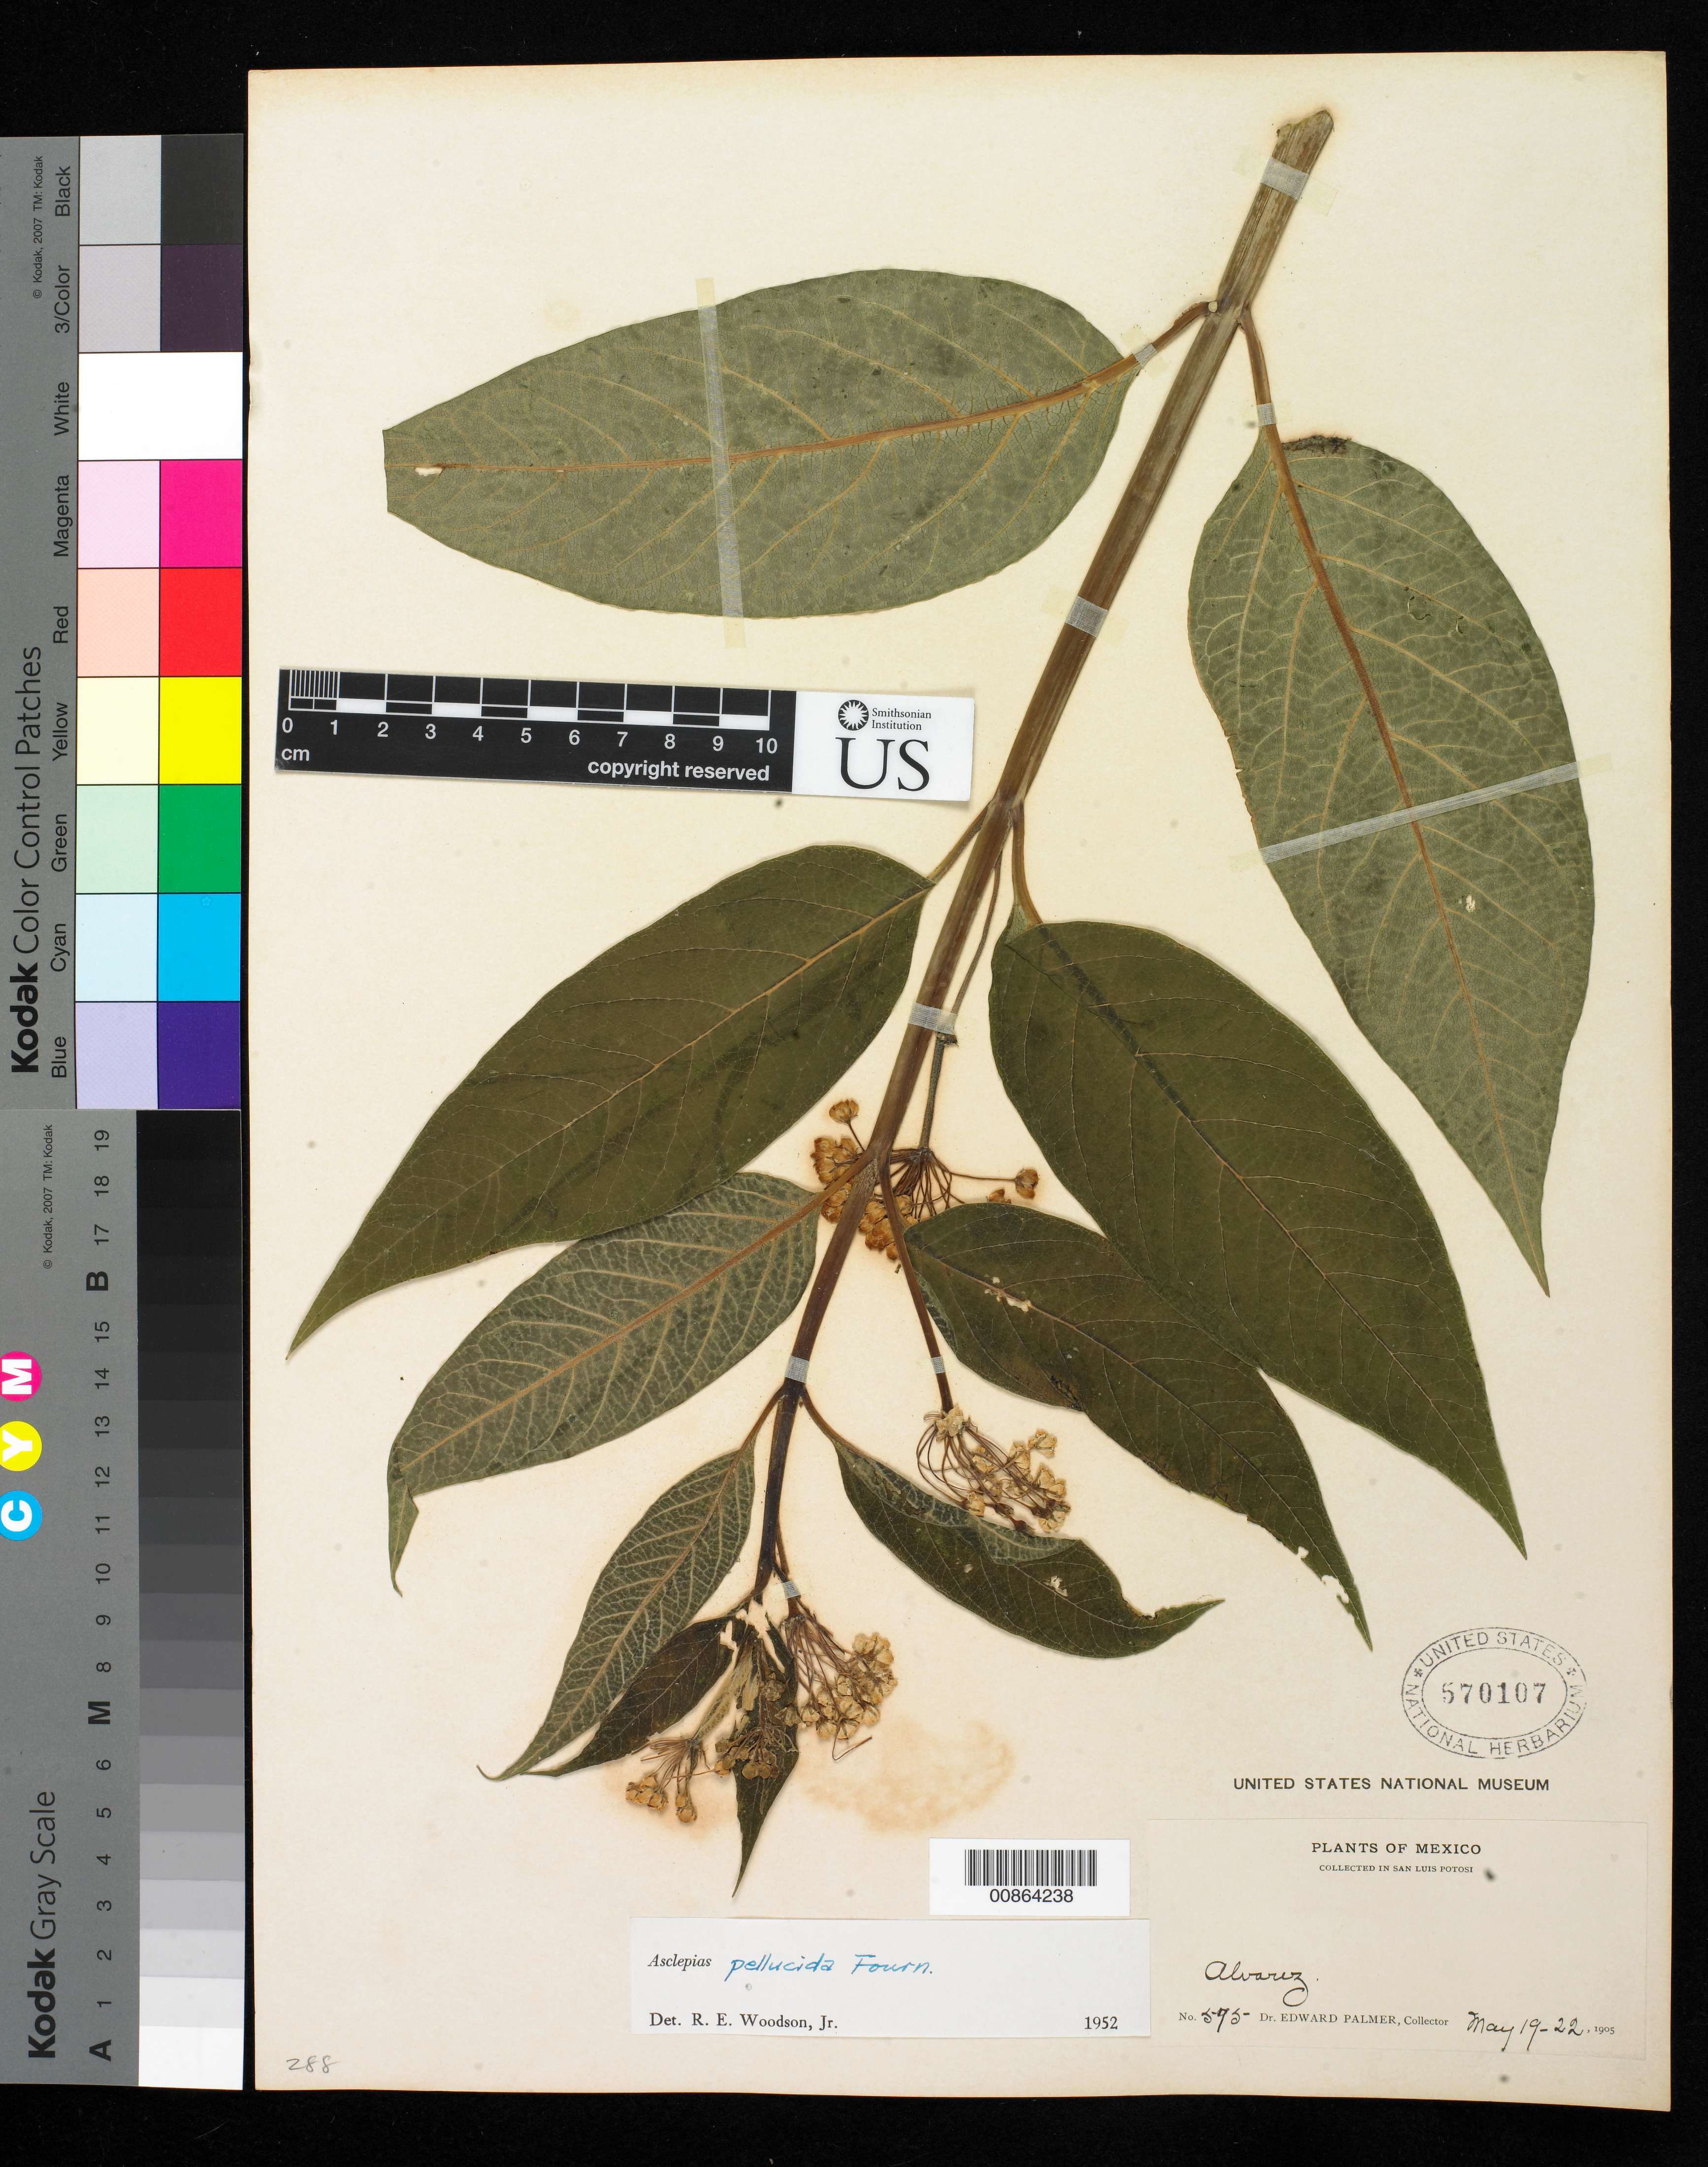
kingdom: Plantae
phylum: Tracheophyta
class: Magnoliopsida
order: Gentianales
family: Apocynaceae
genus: Asclepias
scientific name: Asclepias pellucida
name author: E. Fourn.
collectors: E. Palmer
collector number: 575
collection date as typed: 19 May 1905 to 22 May 1905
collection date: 1905-05-19/1905-05-22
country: Mexico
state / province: San Luis Potosí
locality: San Luis Potosí.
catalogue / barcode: US 570107